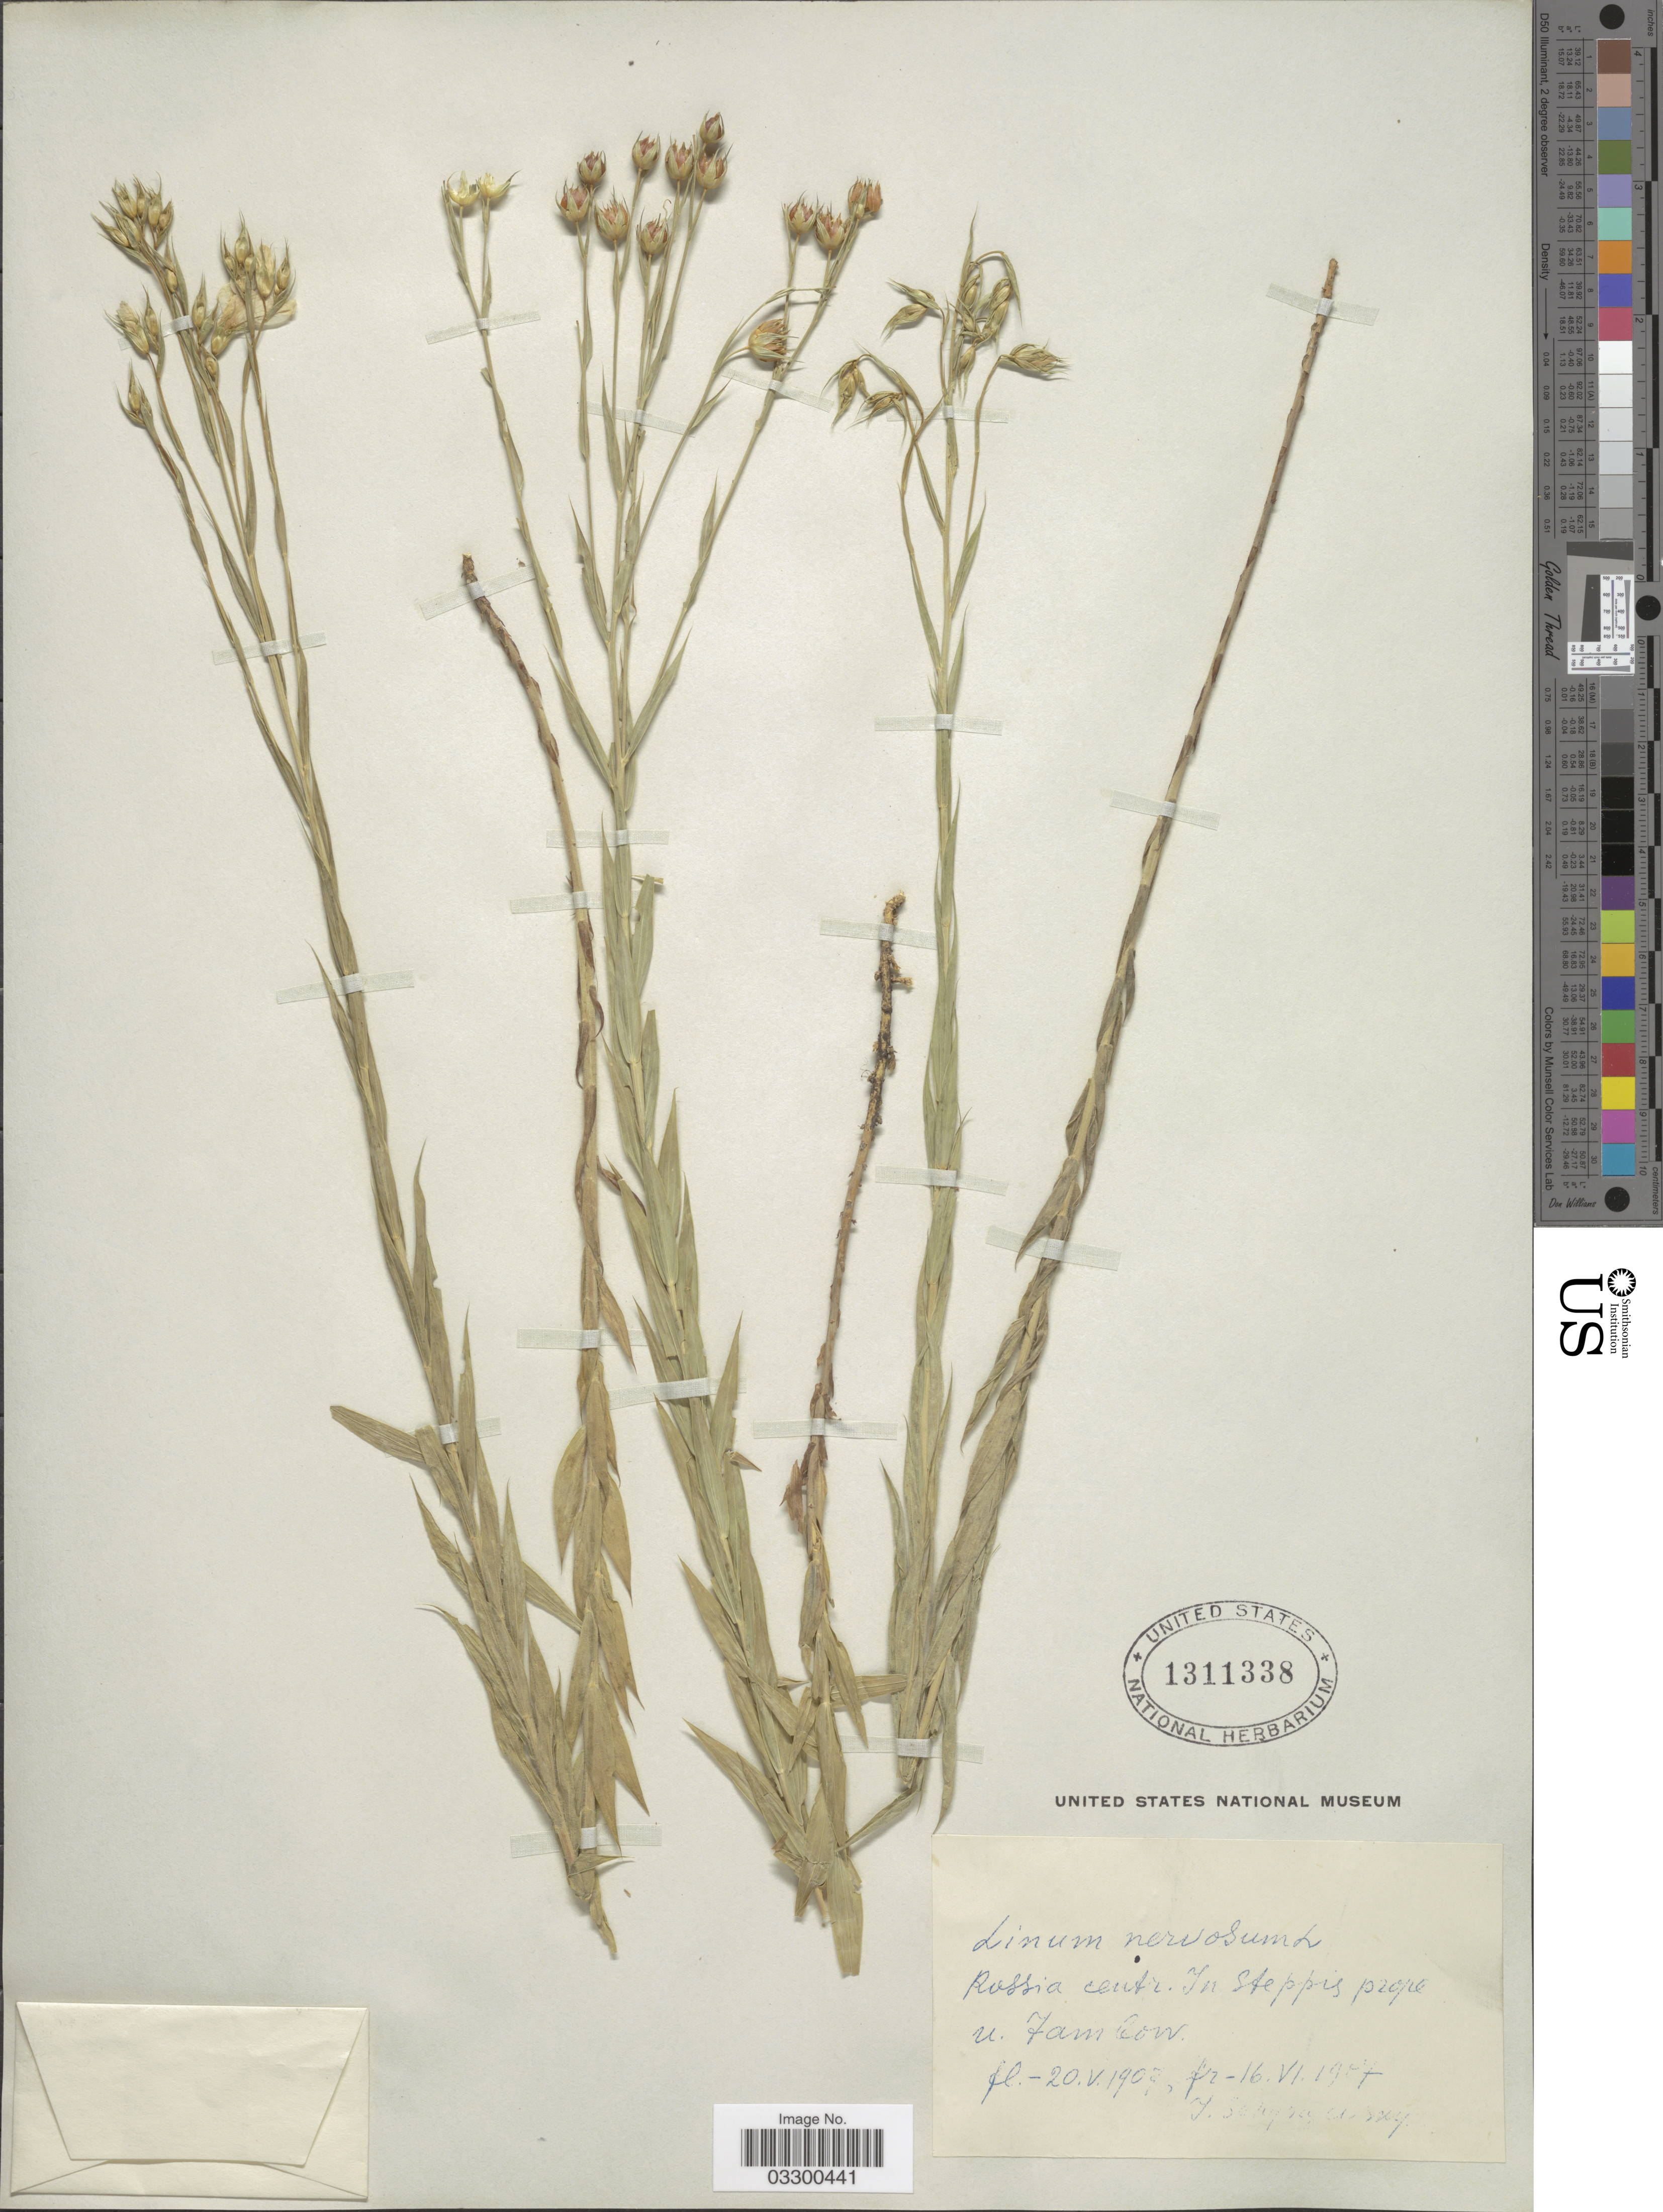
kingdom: Plantae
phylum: Tracheophyta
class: Magnoliopsida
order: Malpighiales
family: Linaceae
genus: Linum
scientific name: Linum nervosum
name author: Waldst. & Kit.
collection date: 1907-05-20/1907-06-16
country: Russian Federation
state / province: Tambov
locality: Russia centr. In Steppis prope u. Tambow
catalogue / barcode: US 1311338